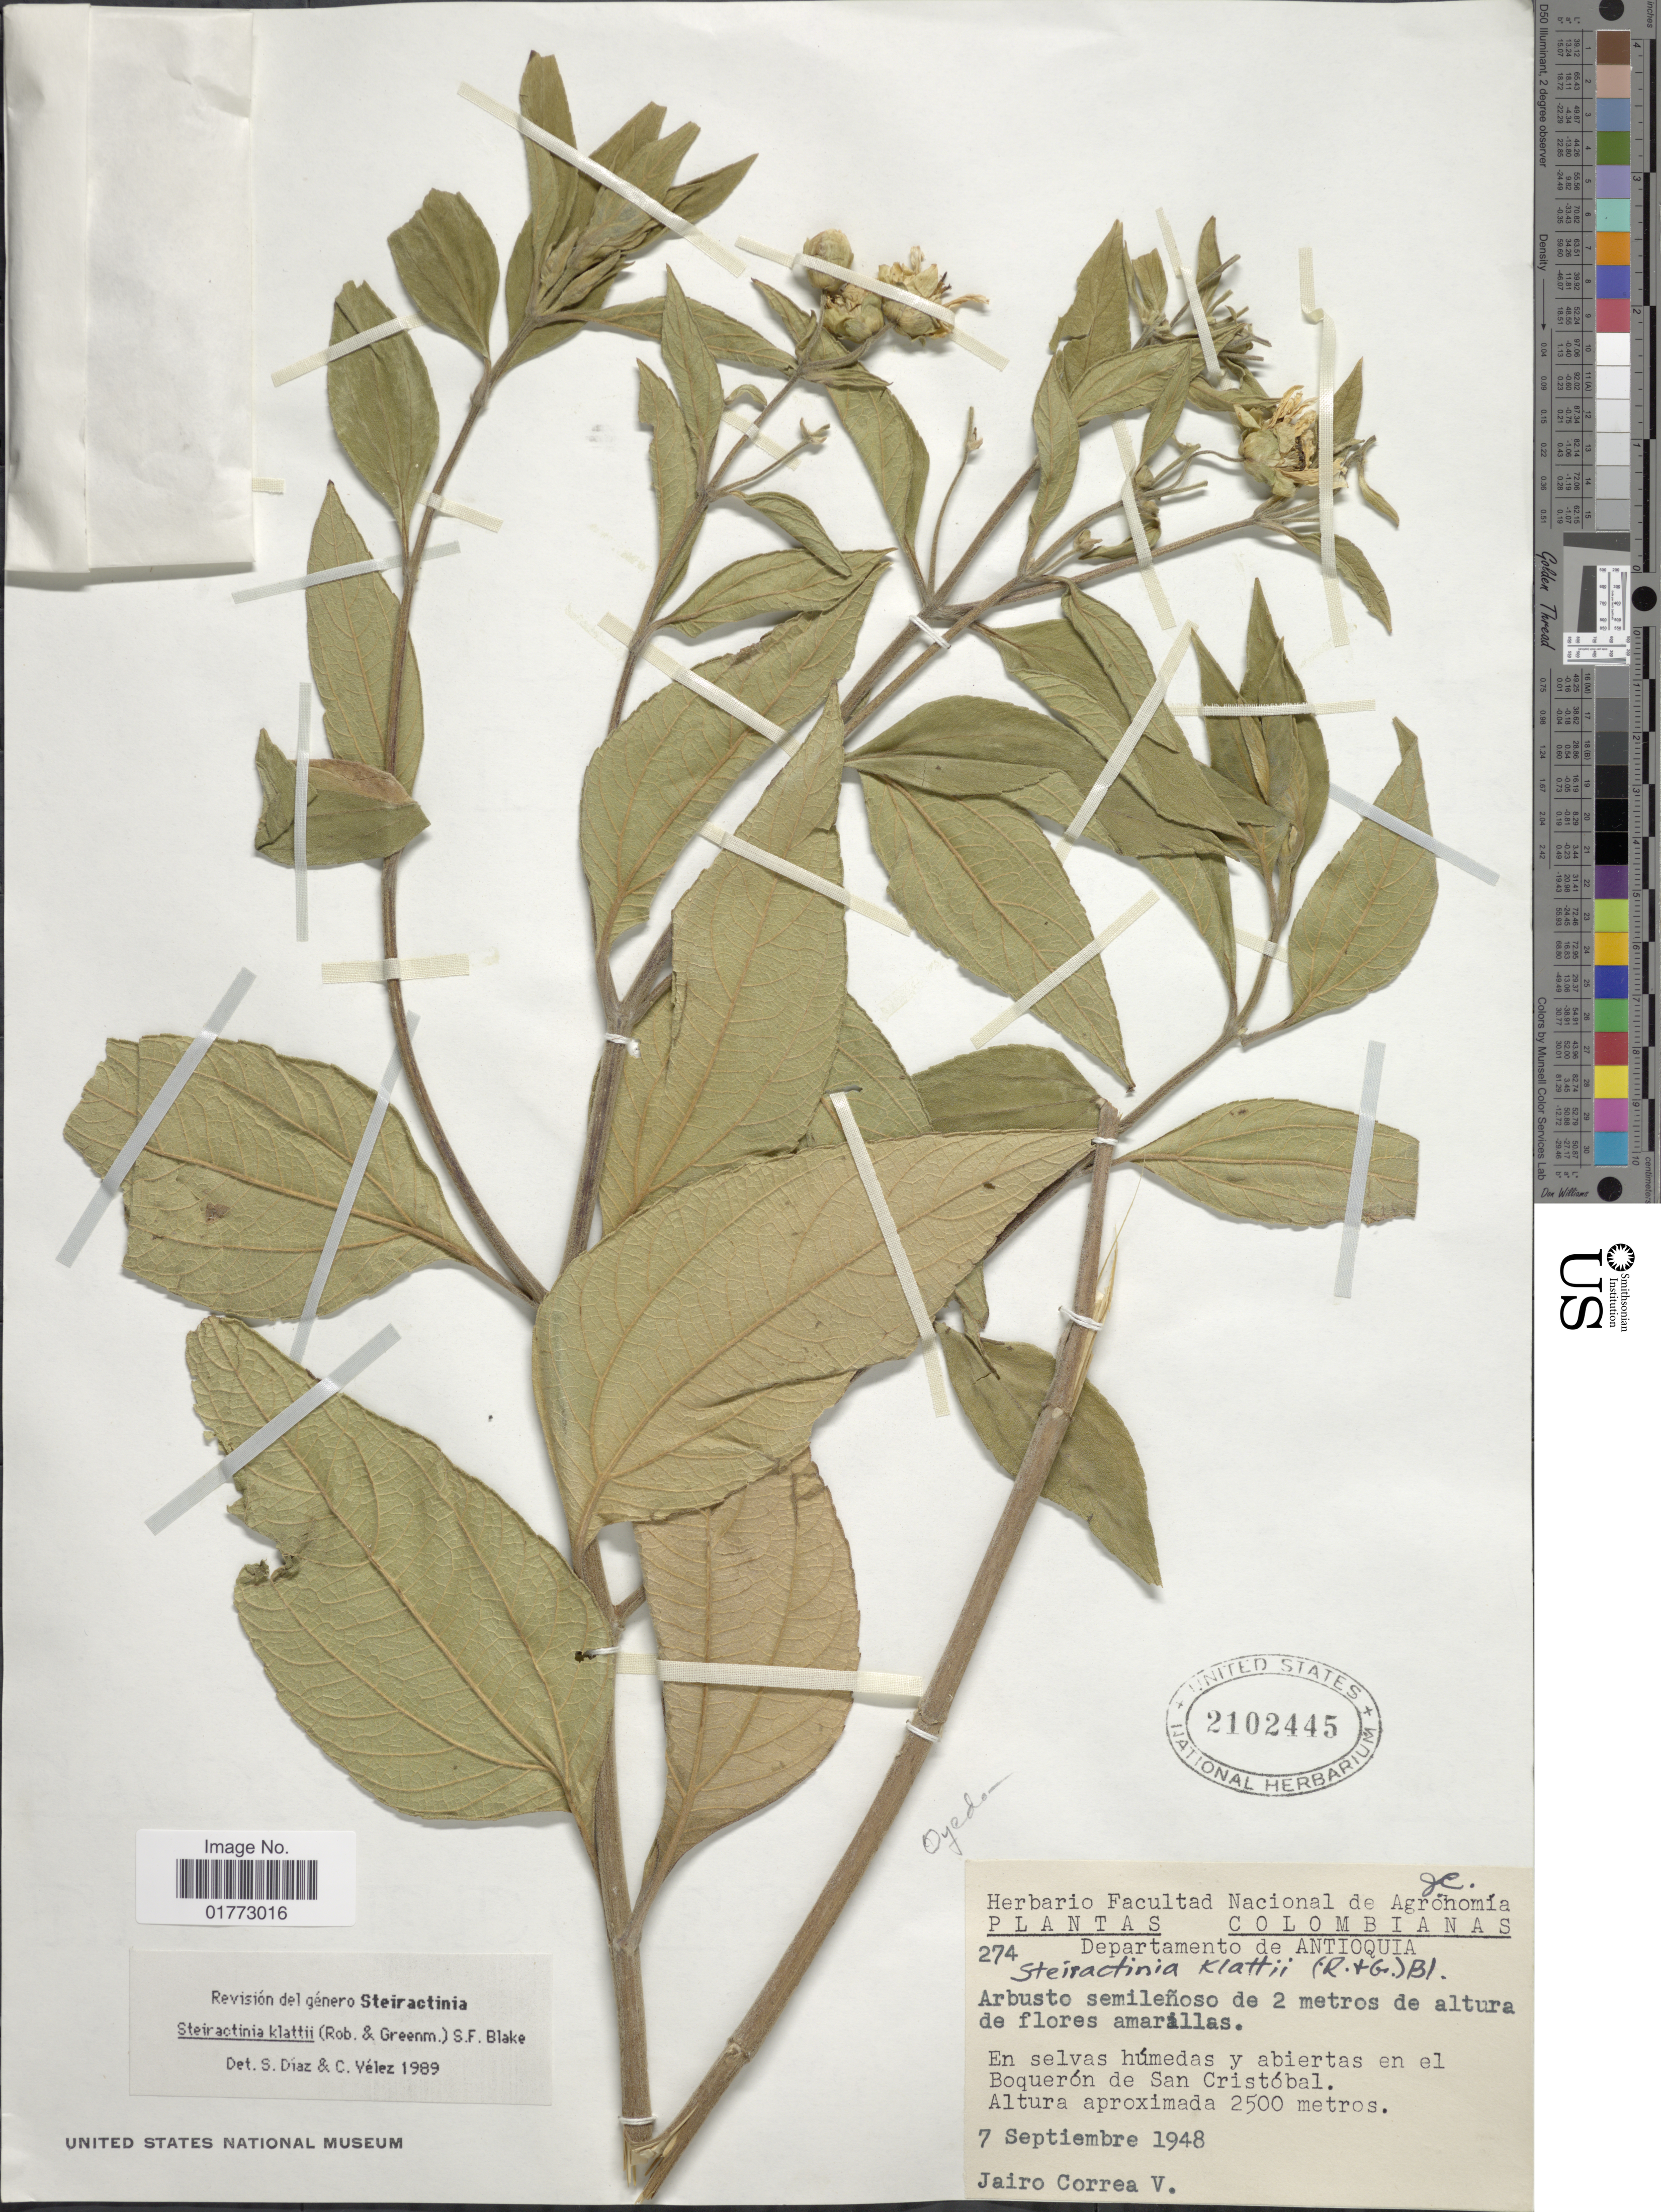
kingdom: Plantae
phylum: Tracheophyta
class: Magnoliopsida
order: Asterales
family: Asteraceae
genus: Steiractinia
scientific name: Steiractinia klattii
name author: S.F. Blake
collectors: J. Correa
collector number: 274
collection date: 1948-09-07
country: Colombia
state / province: Antioquia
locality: En selvas humedas y abiertas en el Boqueron de San Cristobal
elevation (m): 2500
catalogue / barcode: US 2102445